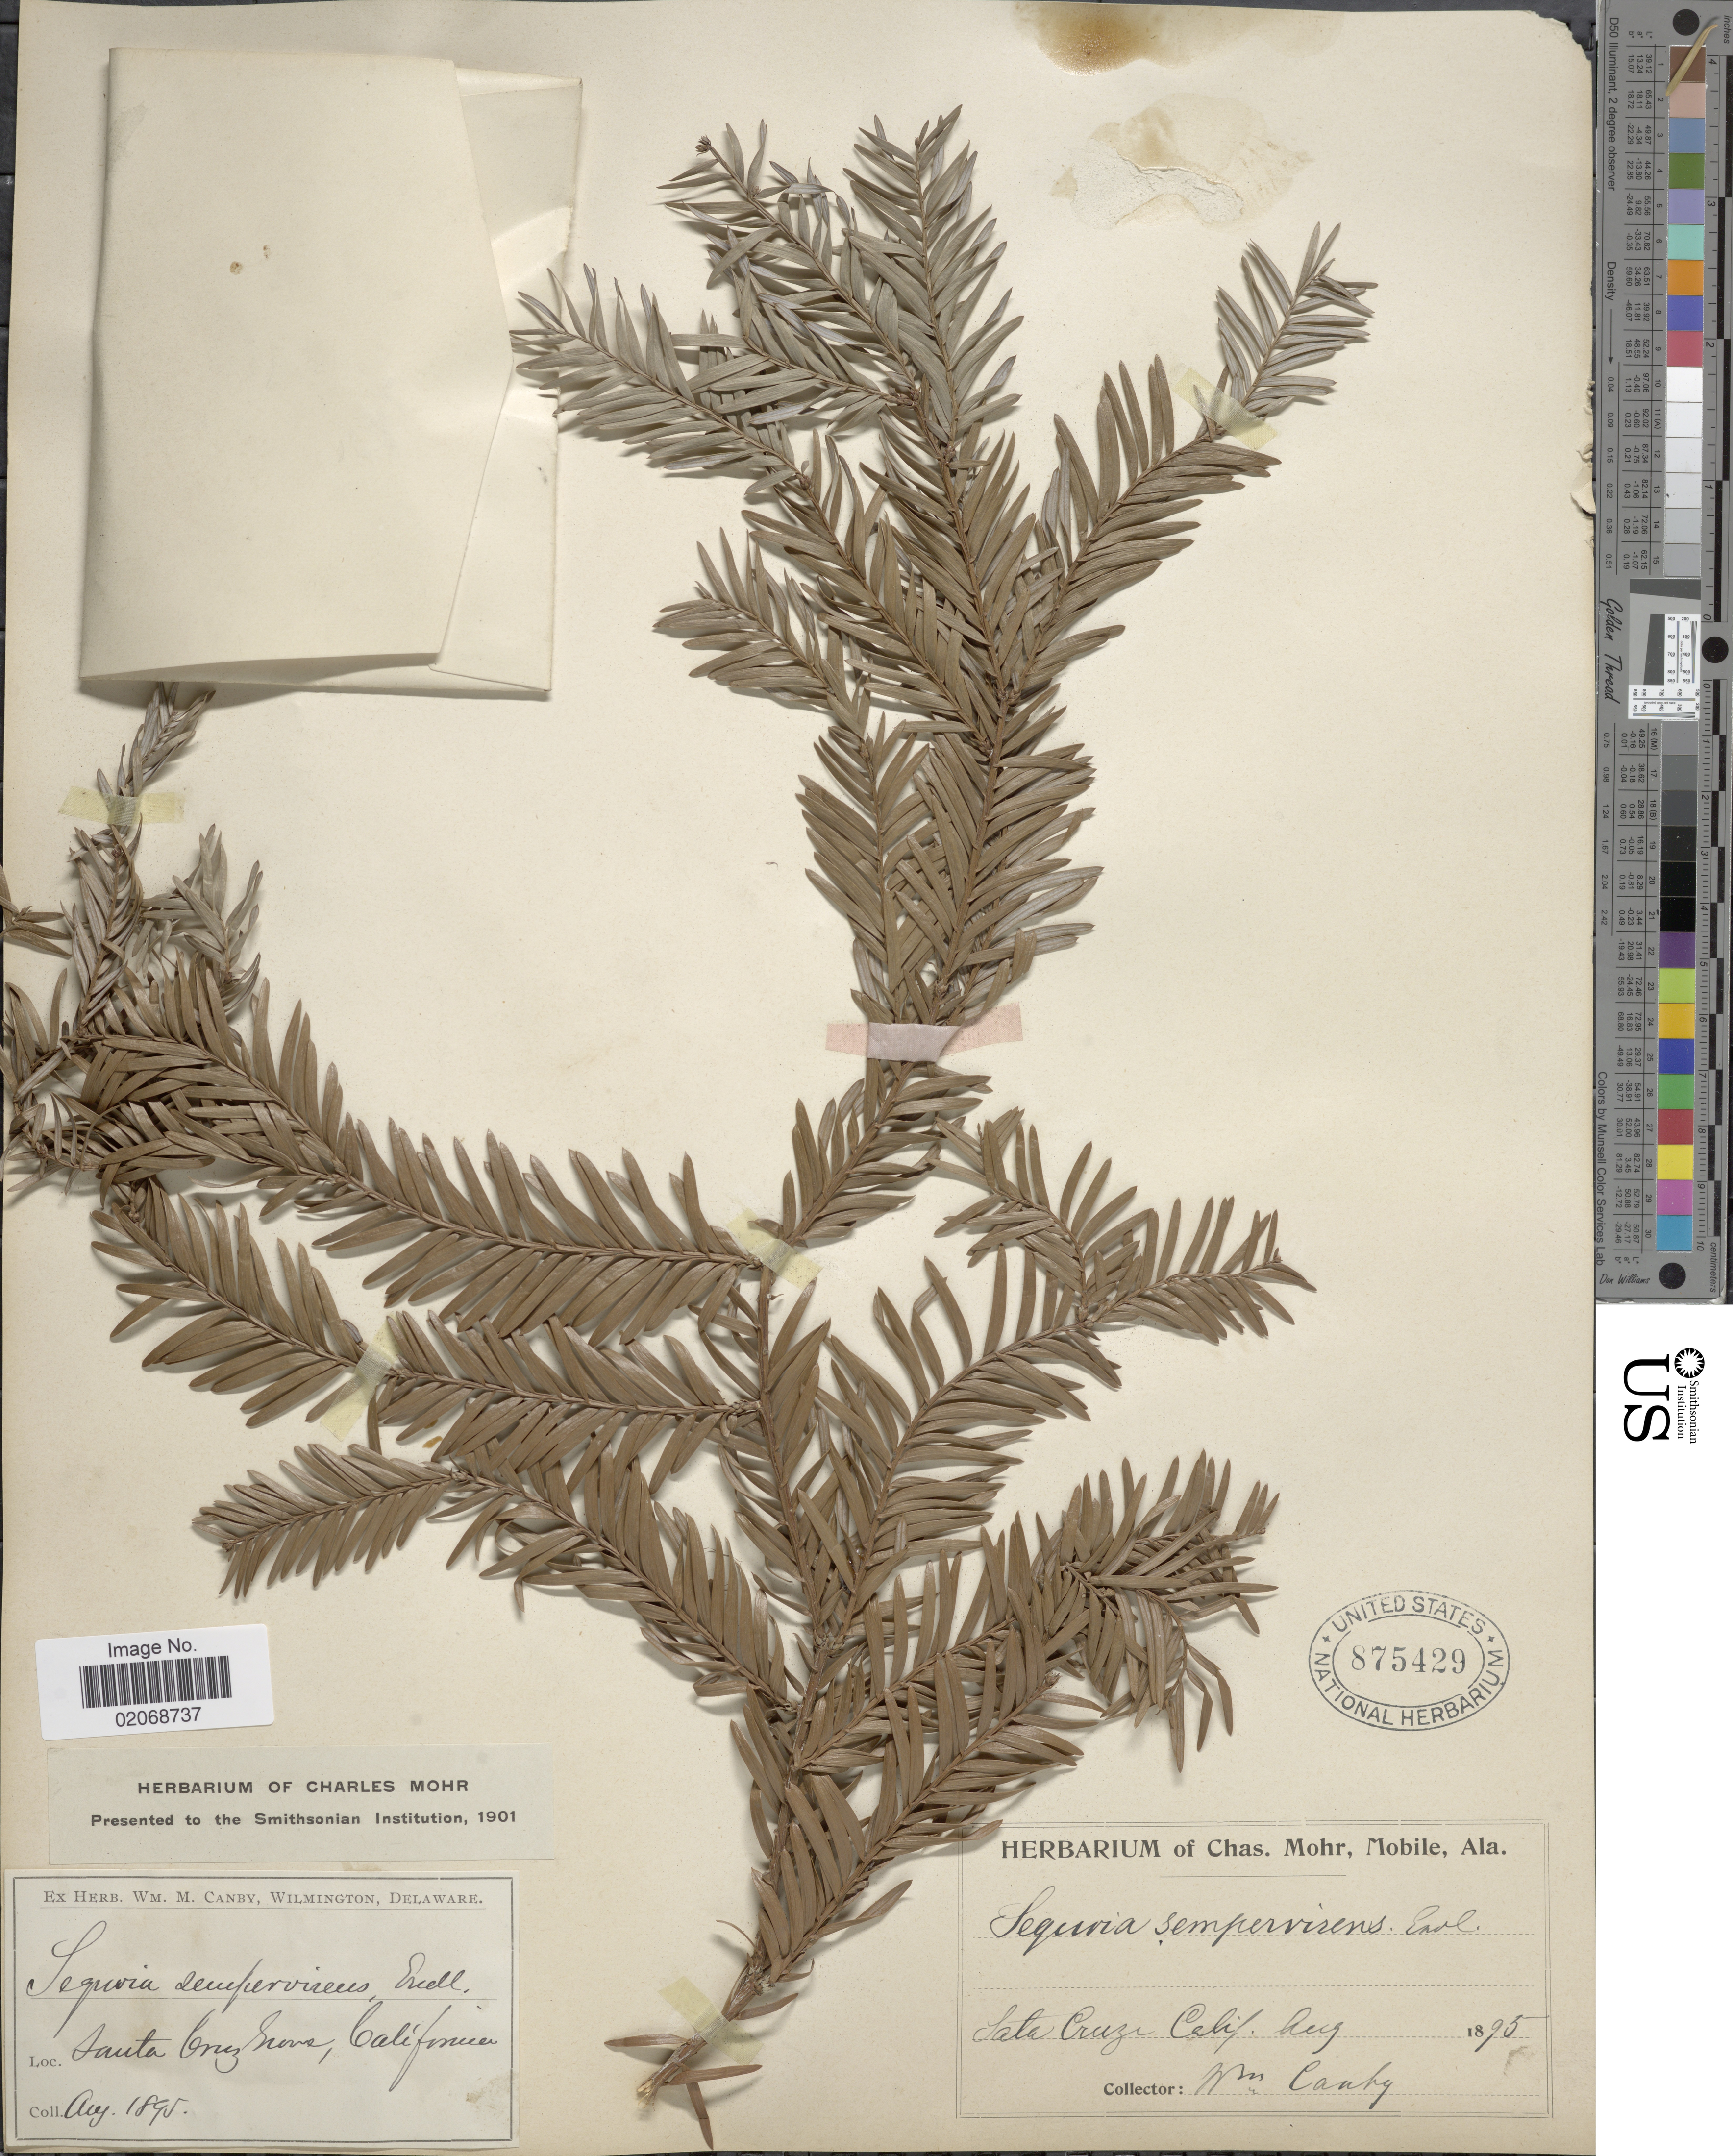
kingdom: Plantae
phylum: Tracheophyta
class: Pinopsida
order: Pinales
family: Cupressaceae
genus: Sequoia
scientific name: Sequoia sempervirens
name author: (D. Don) Endl.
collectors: W. M. Canby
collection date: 1895-08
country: United States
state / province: California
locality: Santa Cruz Grove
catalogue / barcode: US 875429